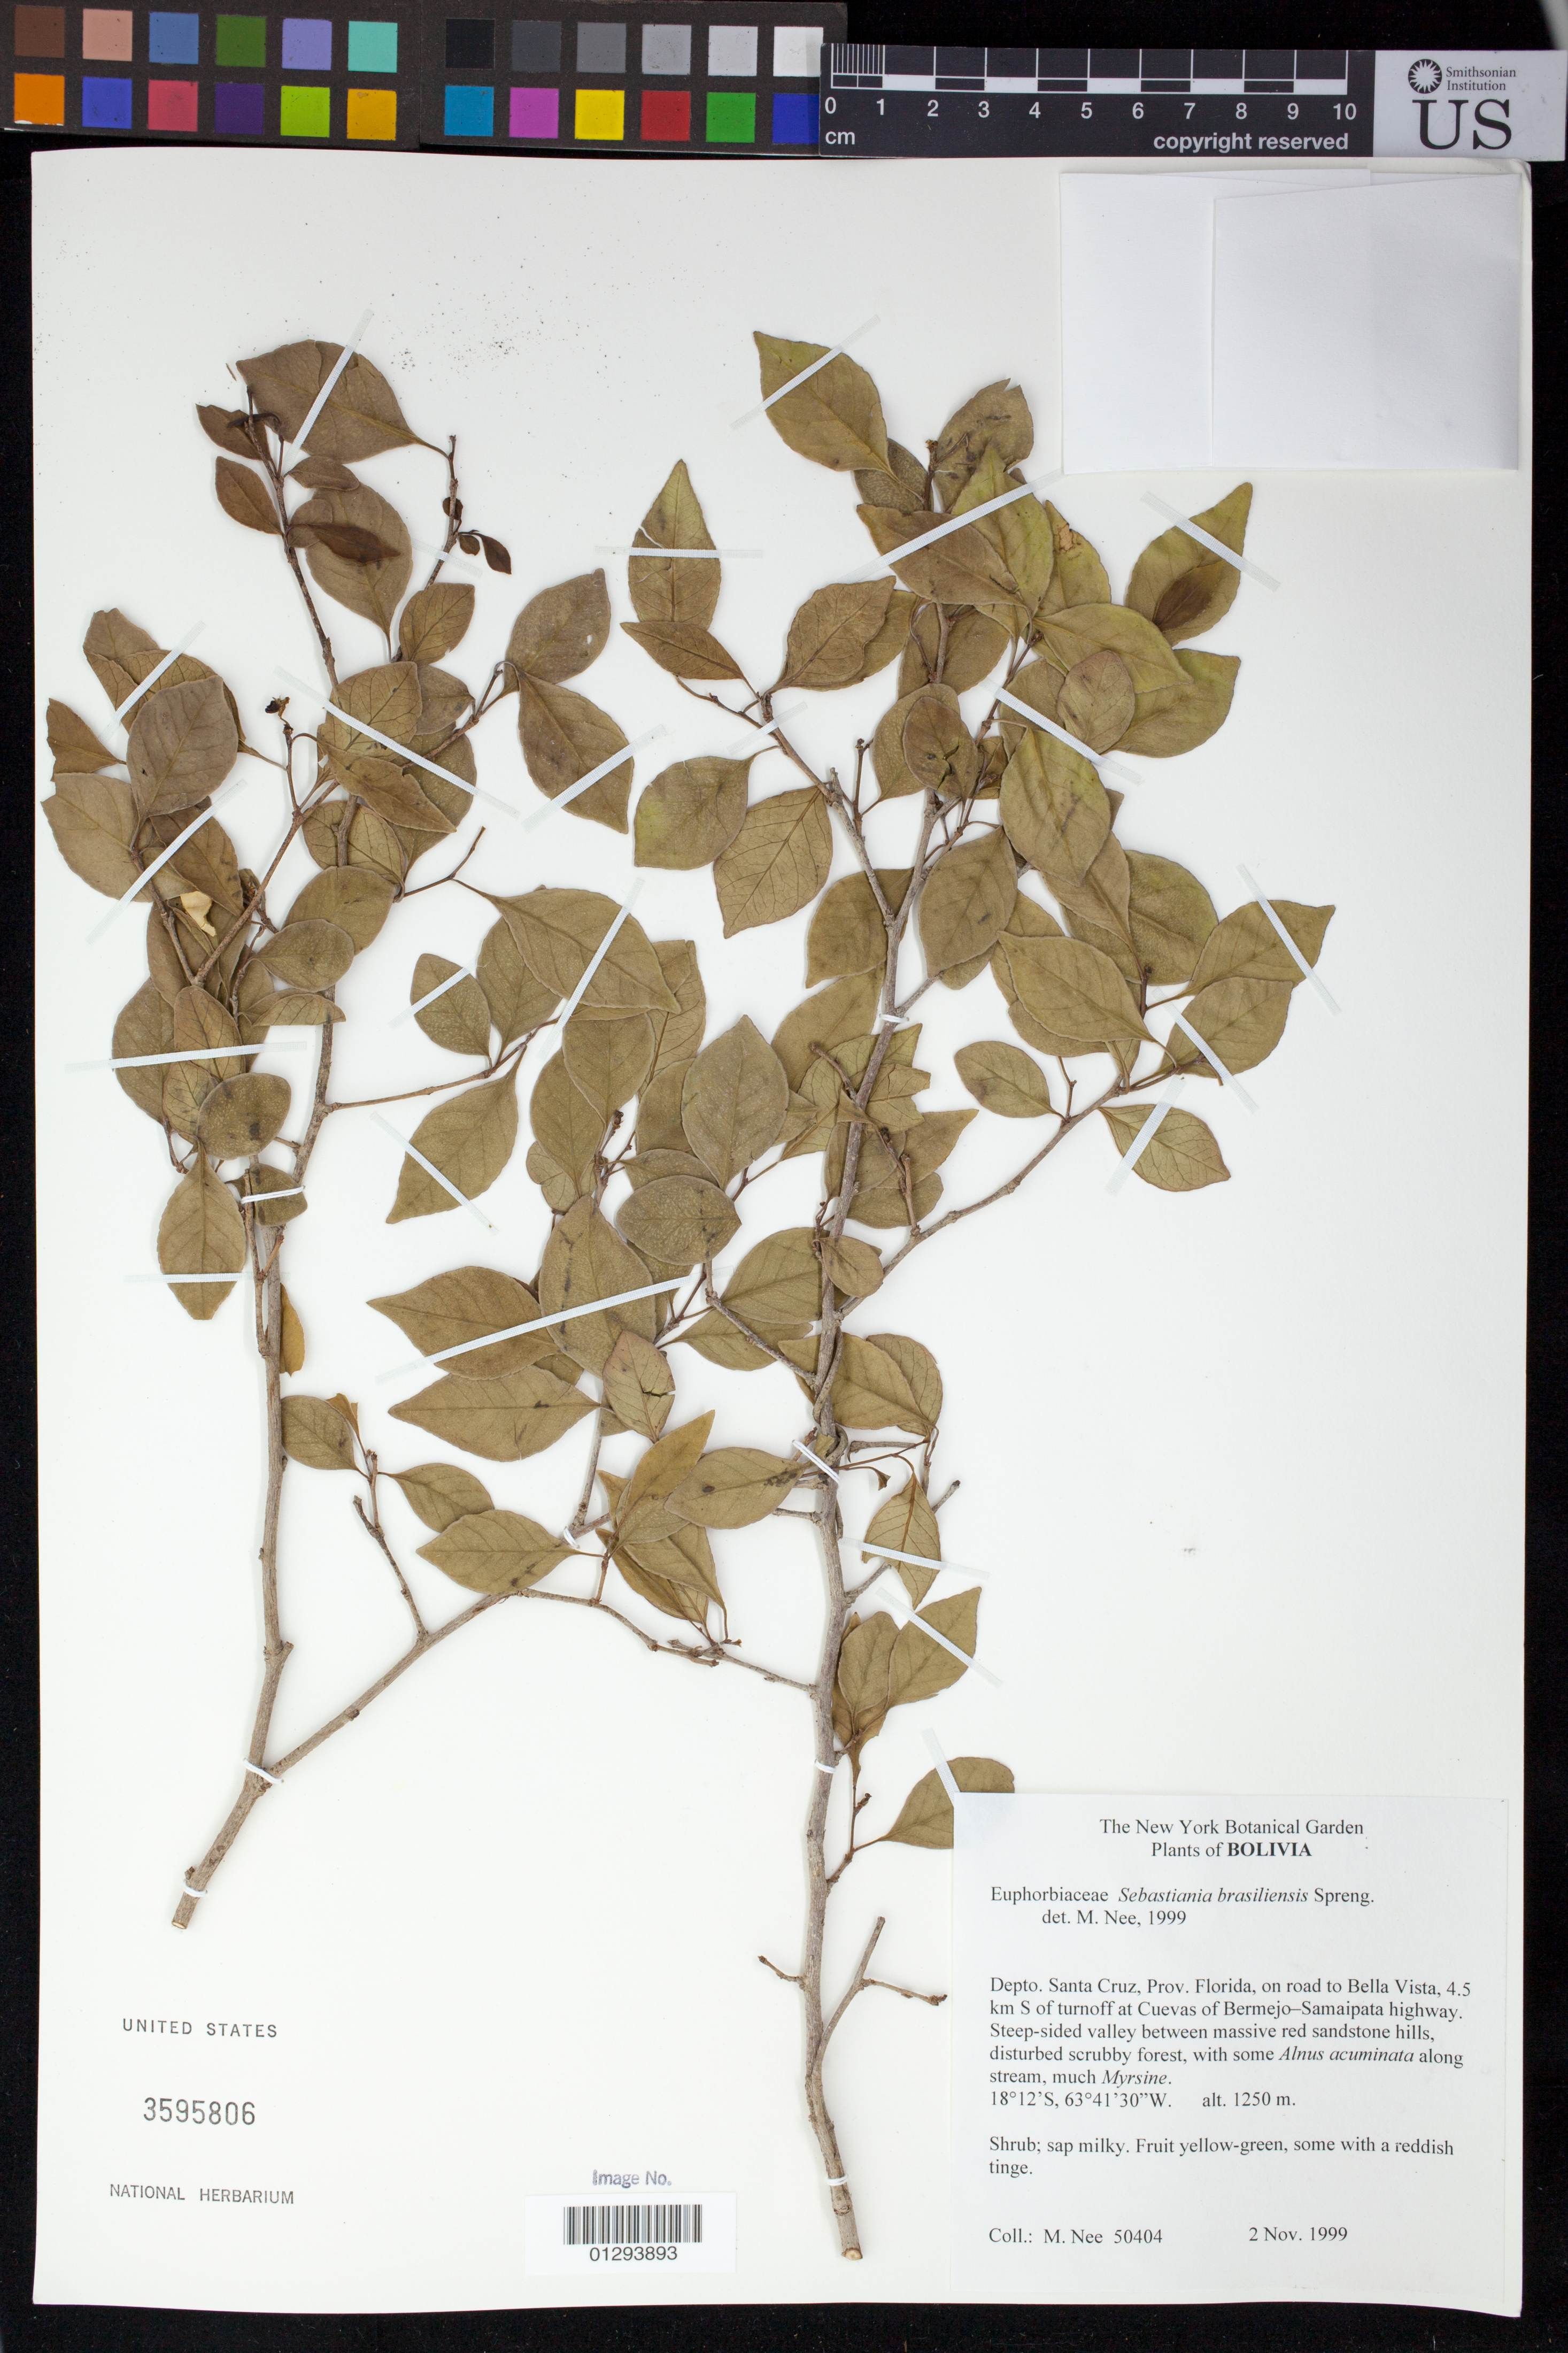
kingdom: Plantae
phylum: Tracheophyta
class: Magnoliopsida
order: Malpighiales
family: Euphorbiaceae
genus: Sebastiania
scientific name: Sebastiania brasiliensis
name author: Spreng.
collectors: M. Nee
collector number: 50404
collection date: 1999-11-02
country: Bolivia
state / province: Santa Cruz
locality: Prov. Florida, on road to Bella Vista, 4.5 km S of turnoff at Cuevas of Bermejo- Samaipata highway.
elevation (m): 1250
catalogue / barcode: US 3595806